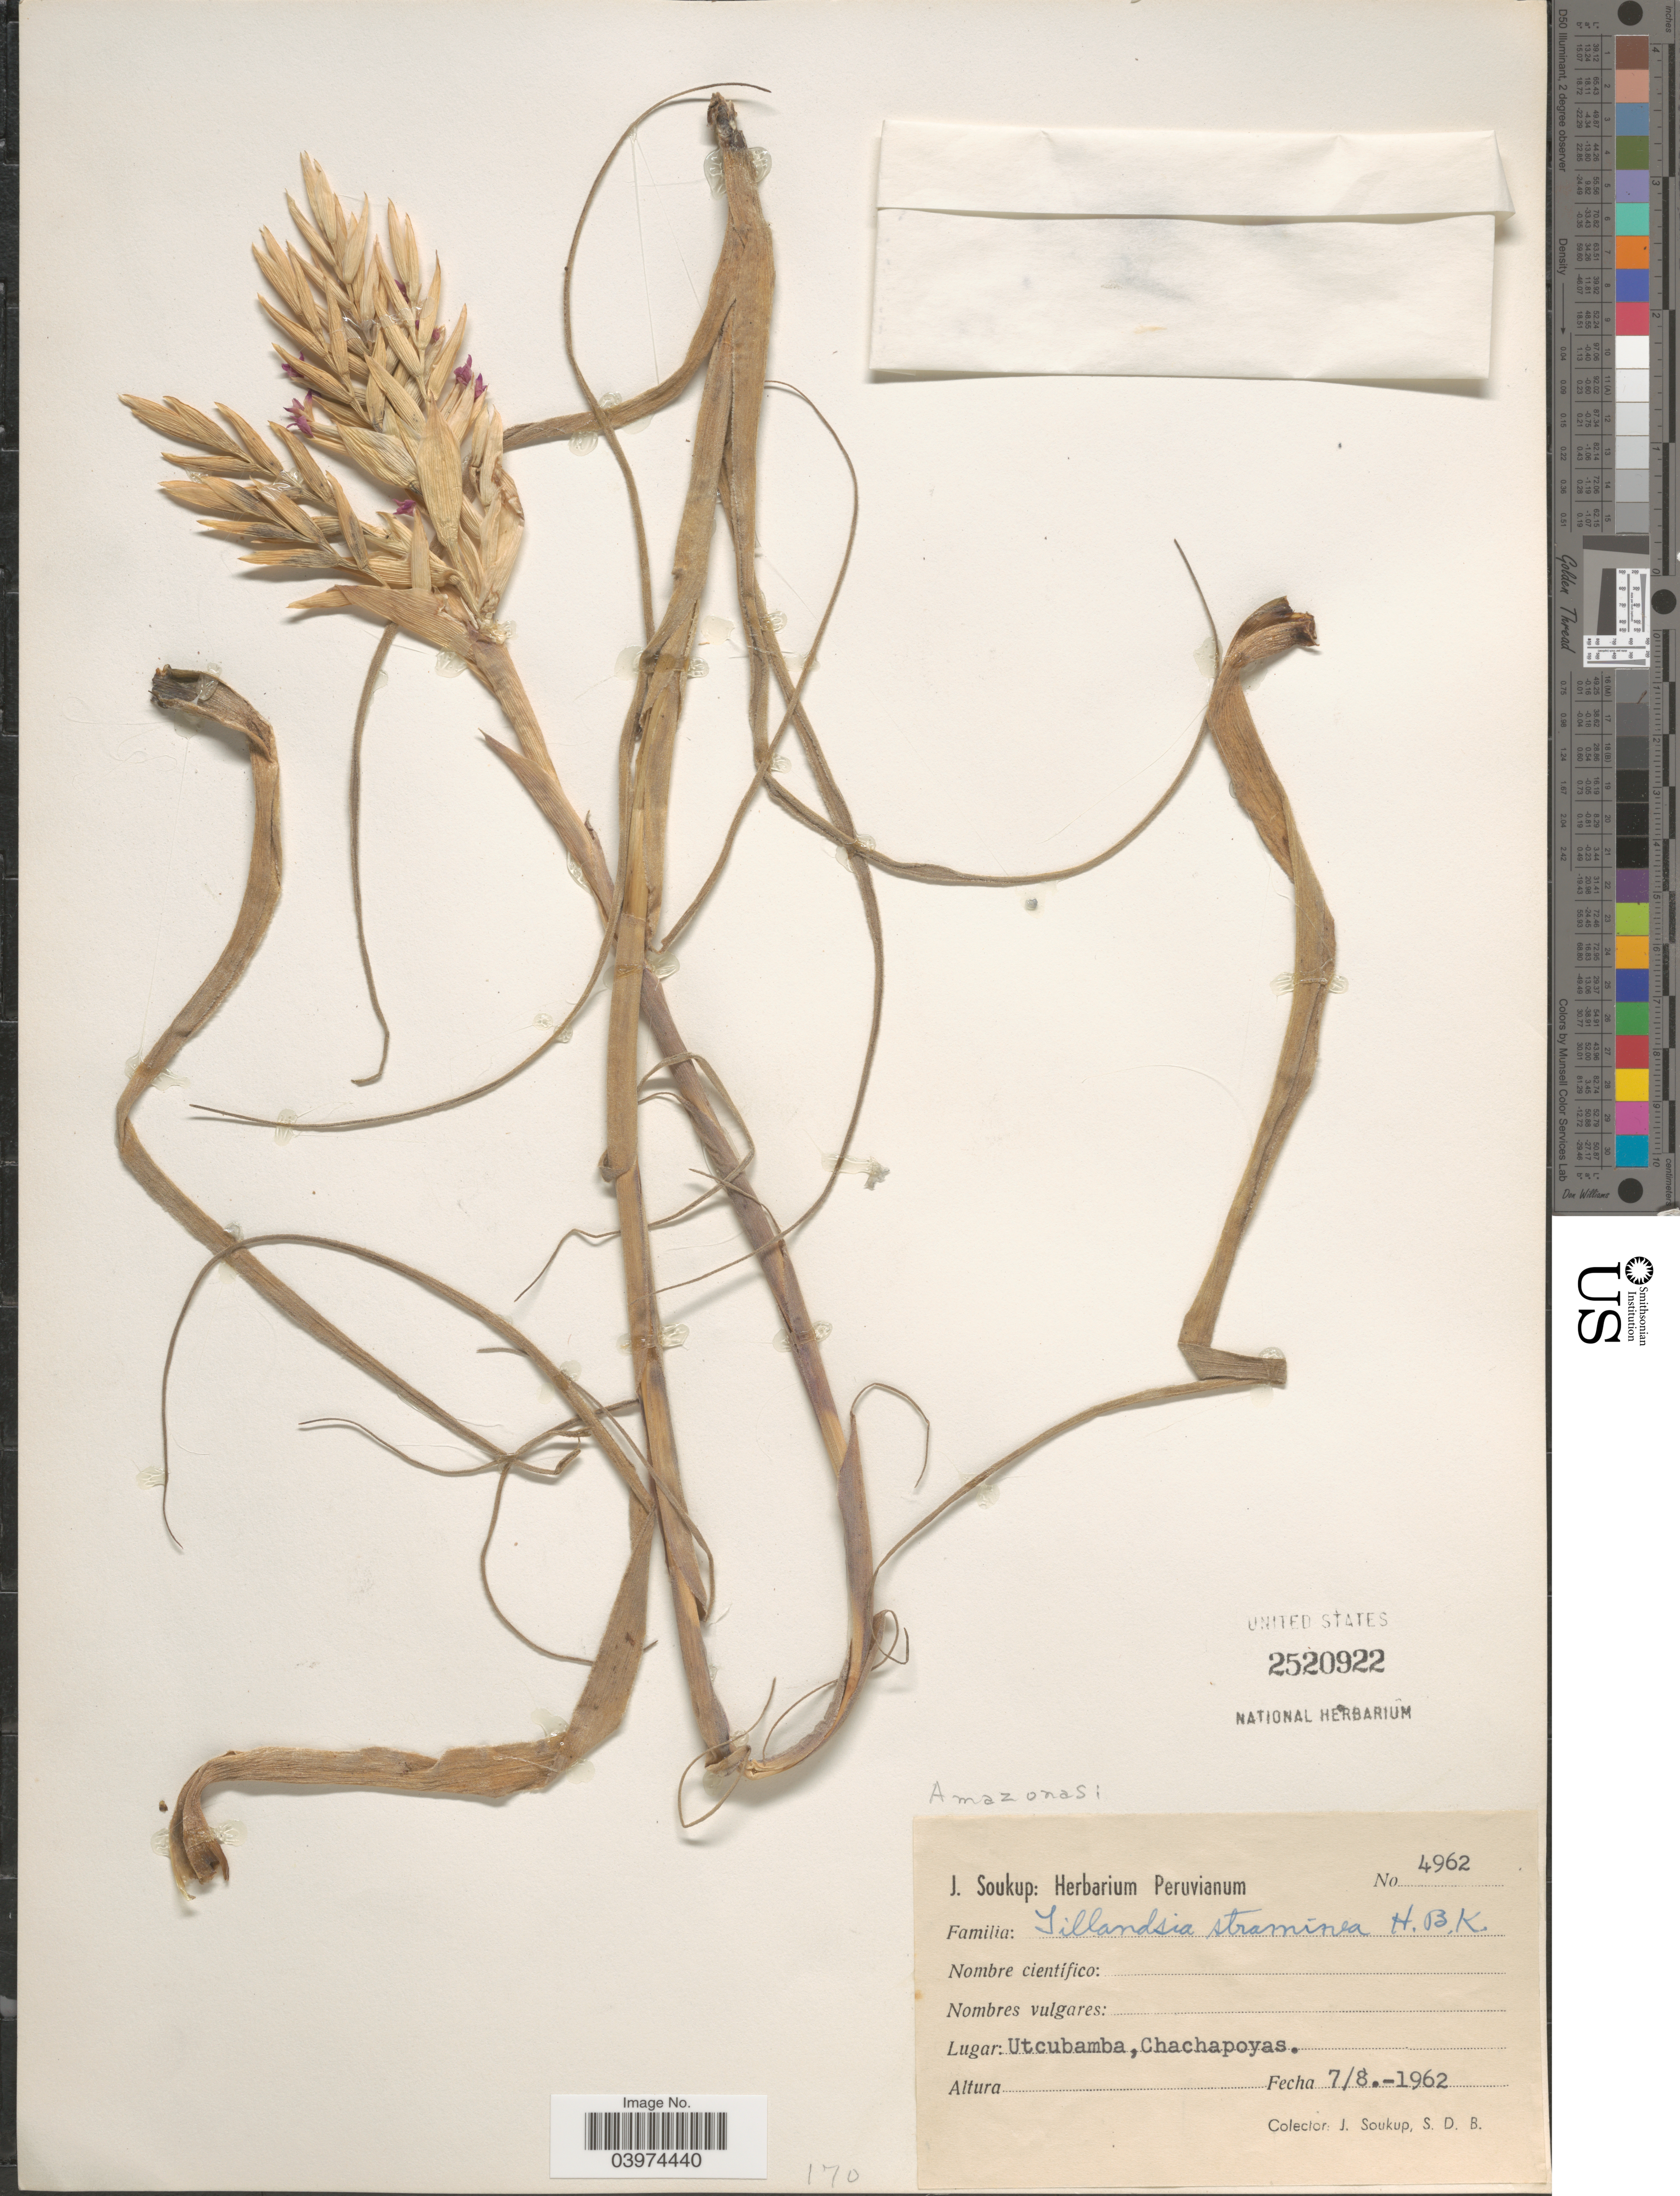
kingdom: Plantae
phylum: Tracheophyta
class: Liliopsida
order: Poales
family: Bromeliaceae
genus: Tillandsia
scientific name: Tillandsia straminea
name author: Kunth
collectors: J. Soukop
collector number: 4962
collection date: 1962-08-07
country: Peru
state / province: Amazonas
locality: Utcubamba, Chachapoyas.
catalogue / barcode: US 2520922